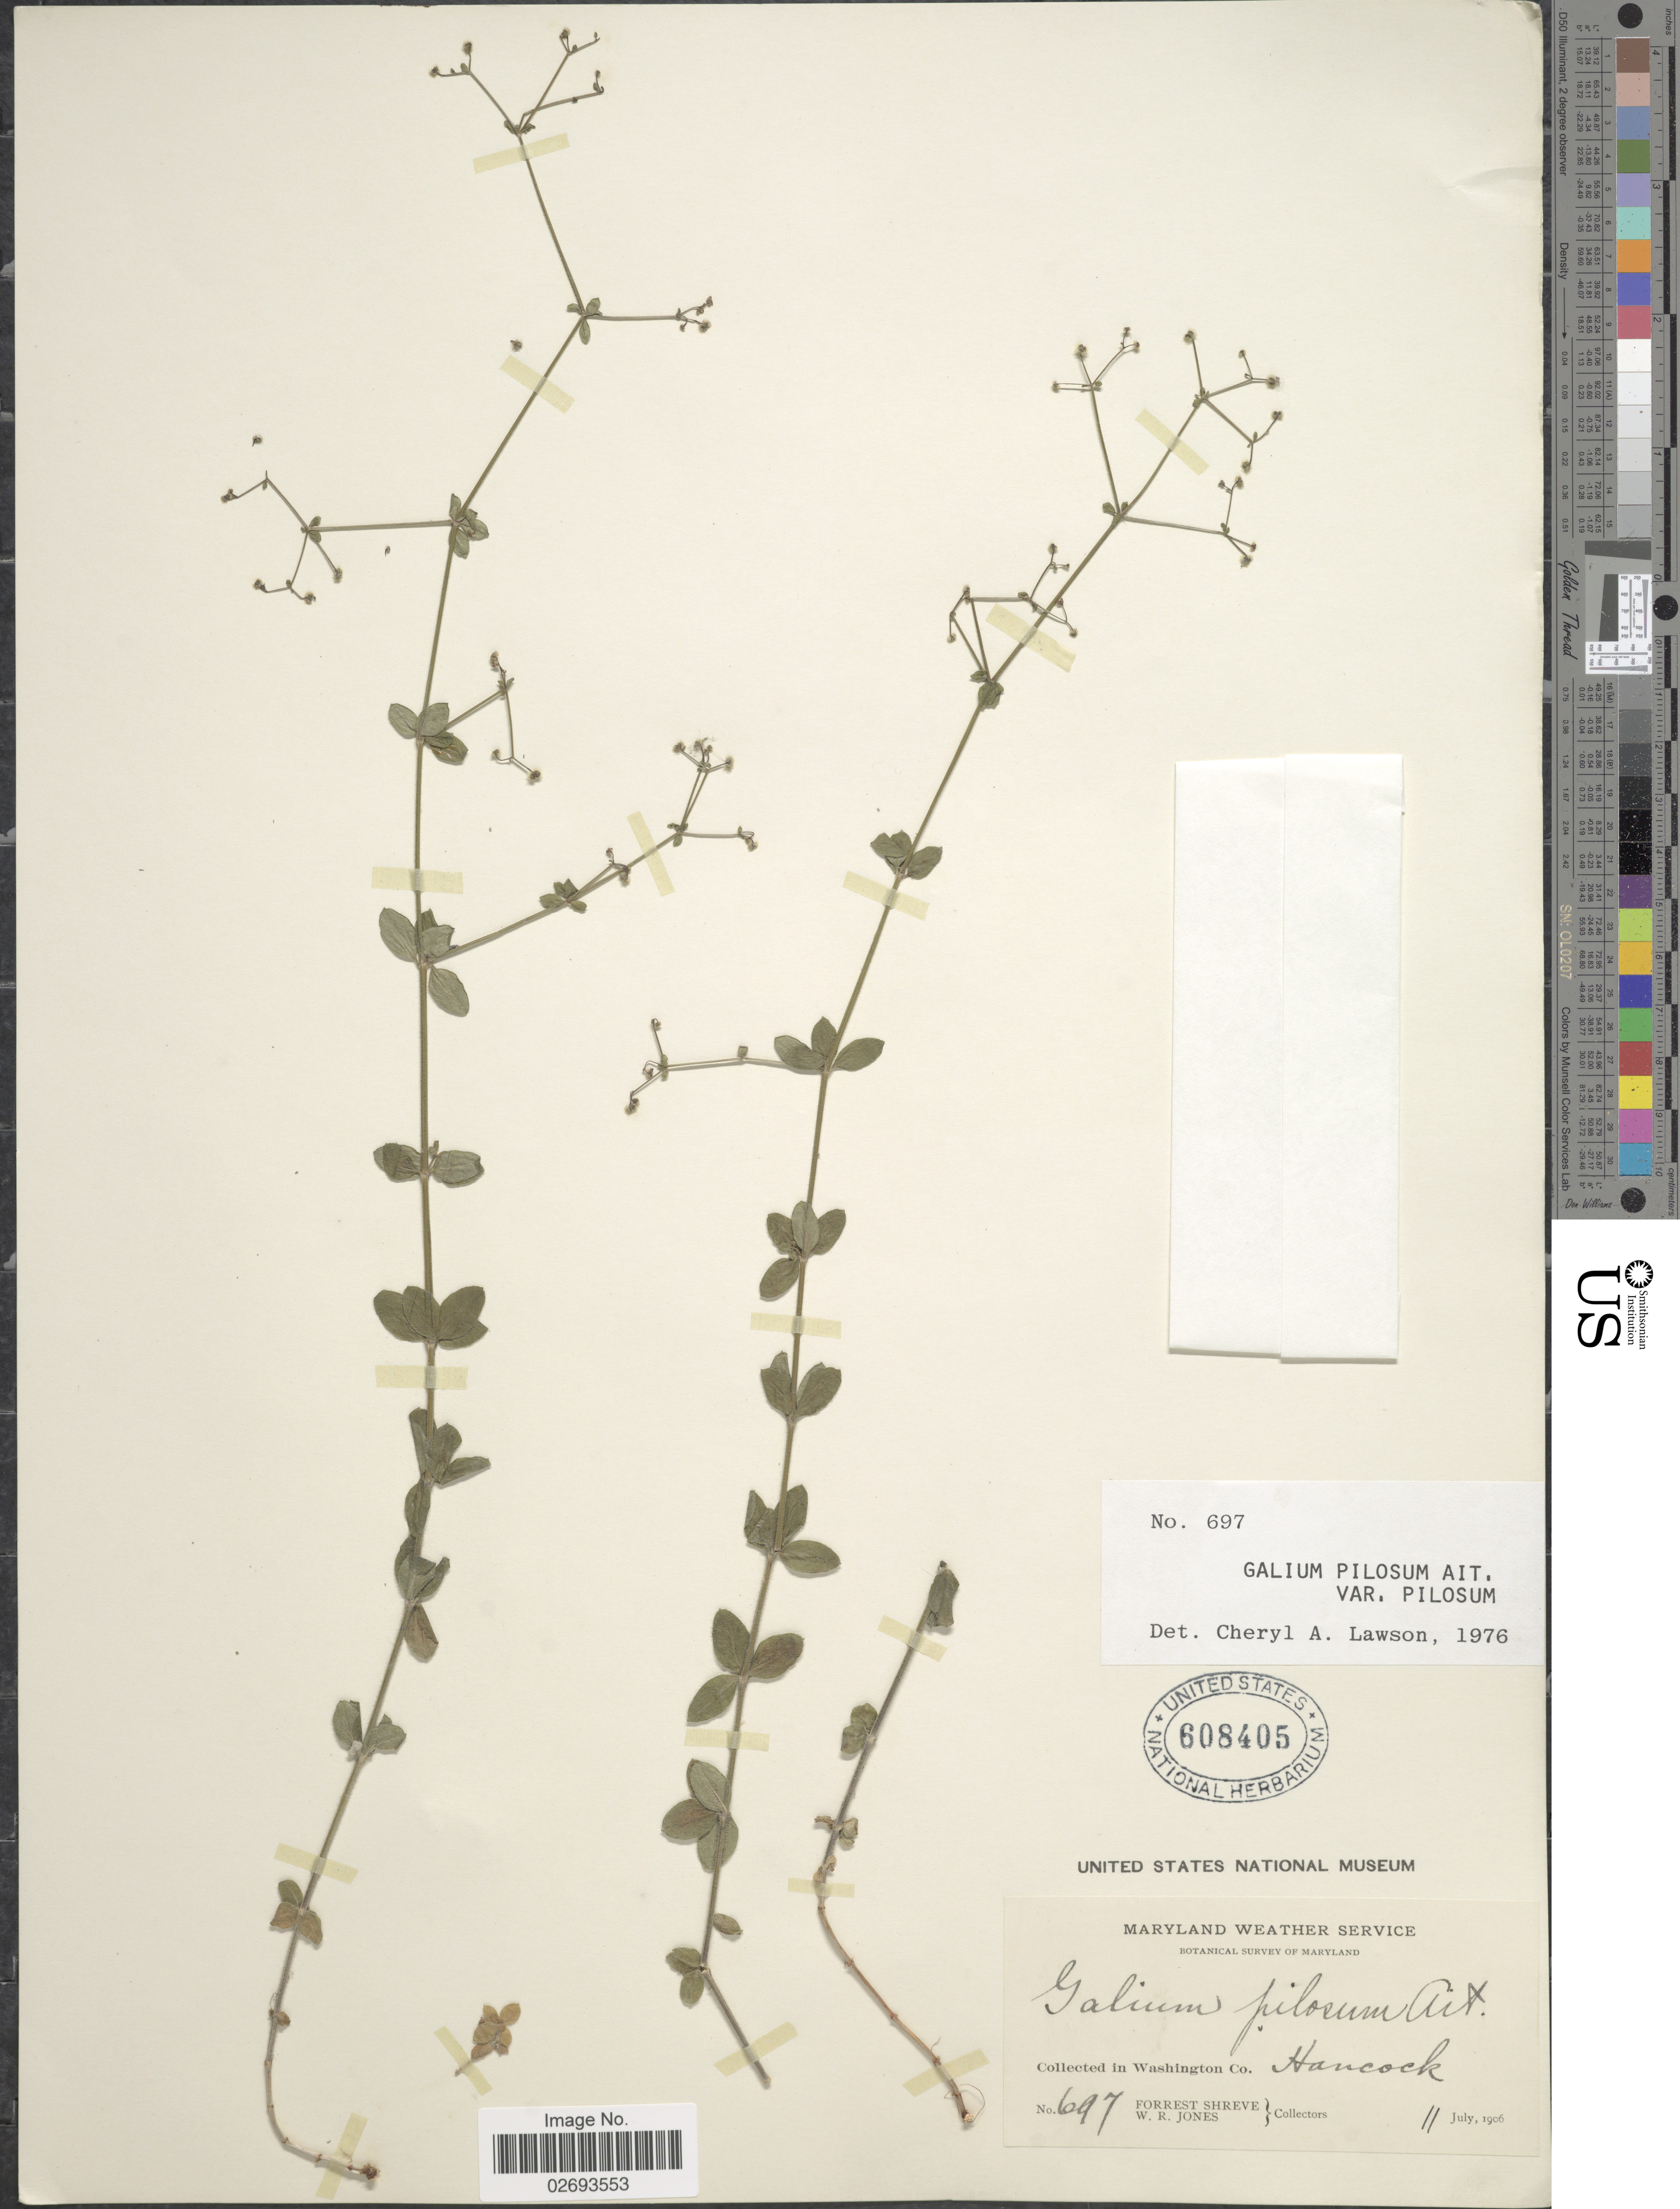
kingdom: Plantae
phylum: Tracheophyta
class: Magnoliopsida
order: Gentianales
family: Rubiaceae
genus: Galium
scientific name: Galium pilosum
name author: Aiton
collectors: F. Shreve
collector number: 697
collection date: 1906-07-11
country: United States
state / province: Maryland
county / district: Washngton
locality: Maryland Weather Service, in Washington Co., Hancock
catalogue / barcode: US 608405